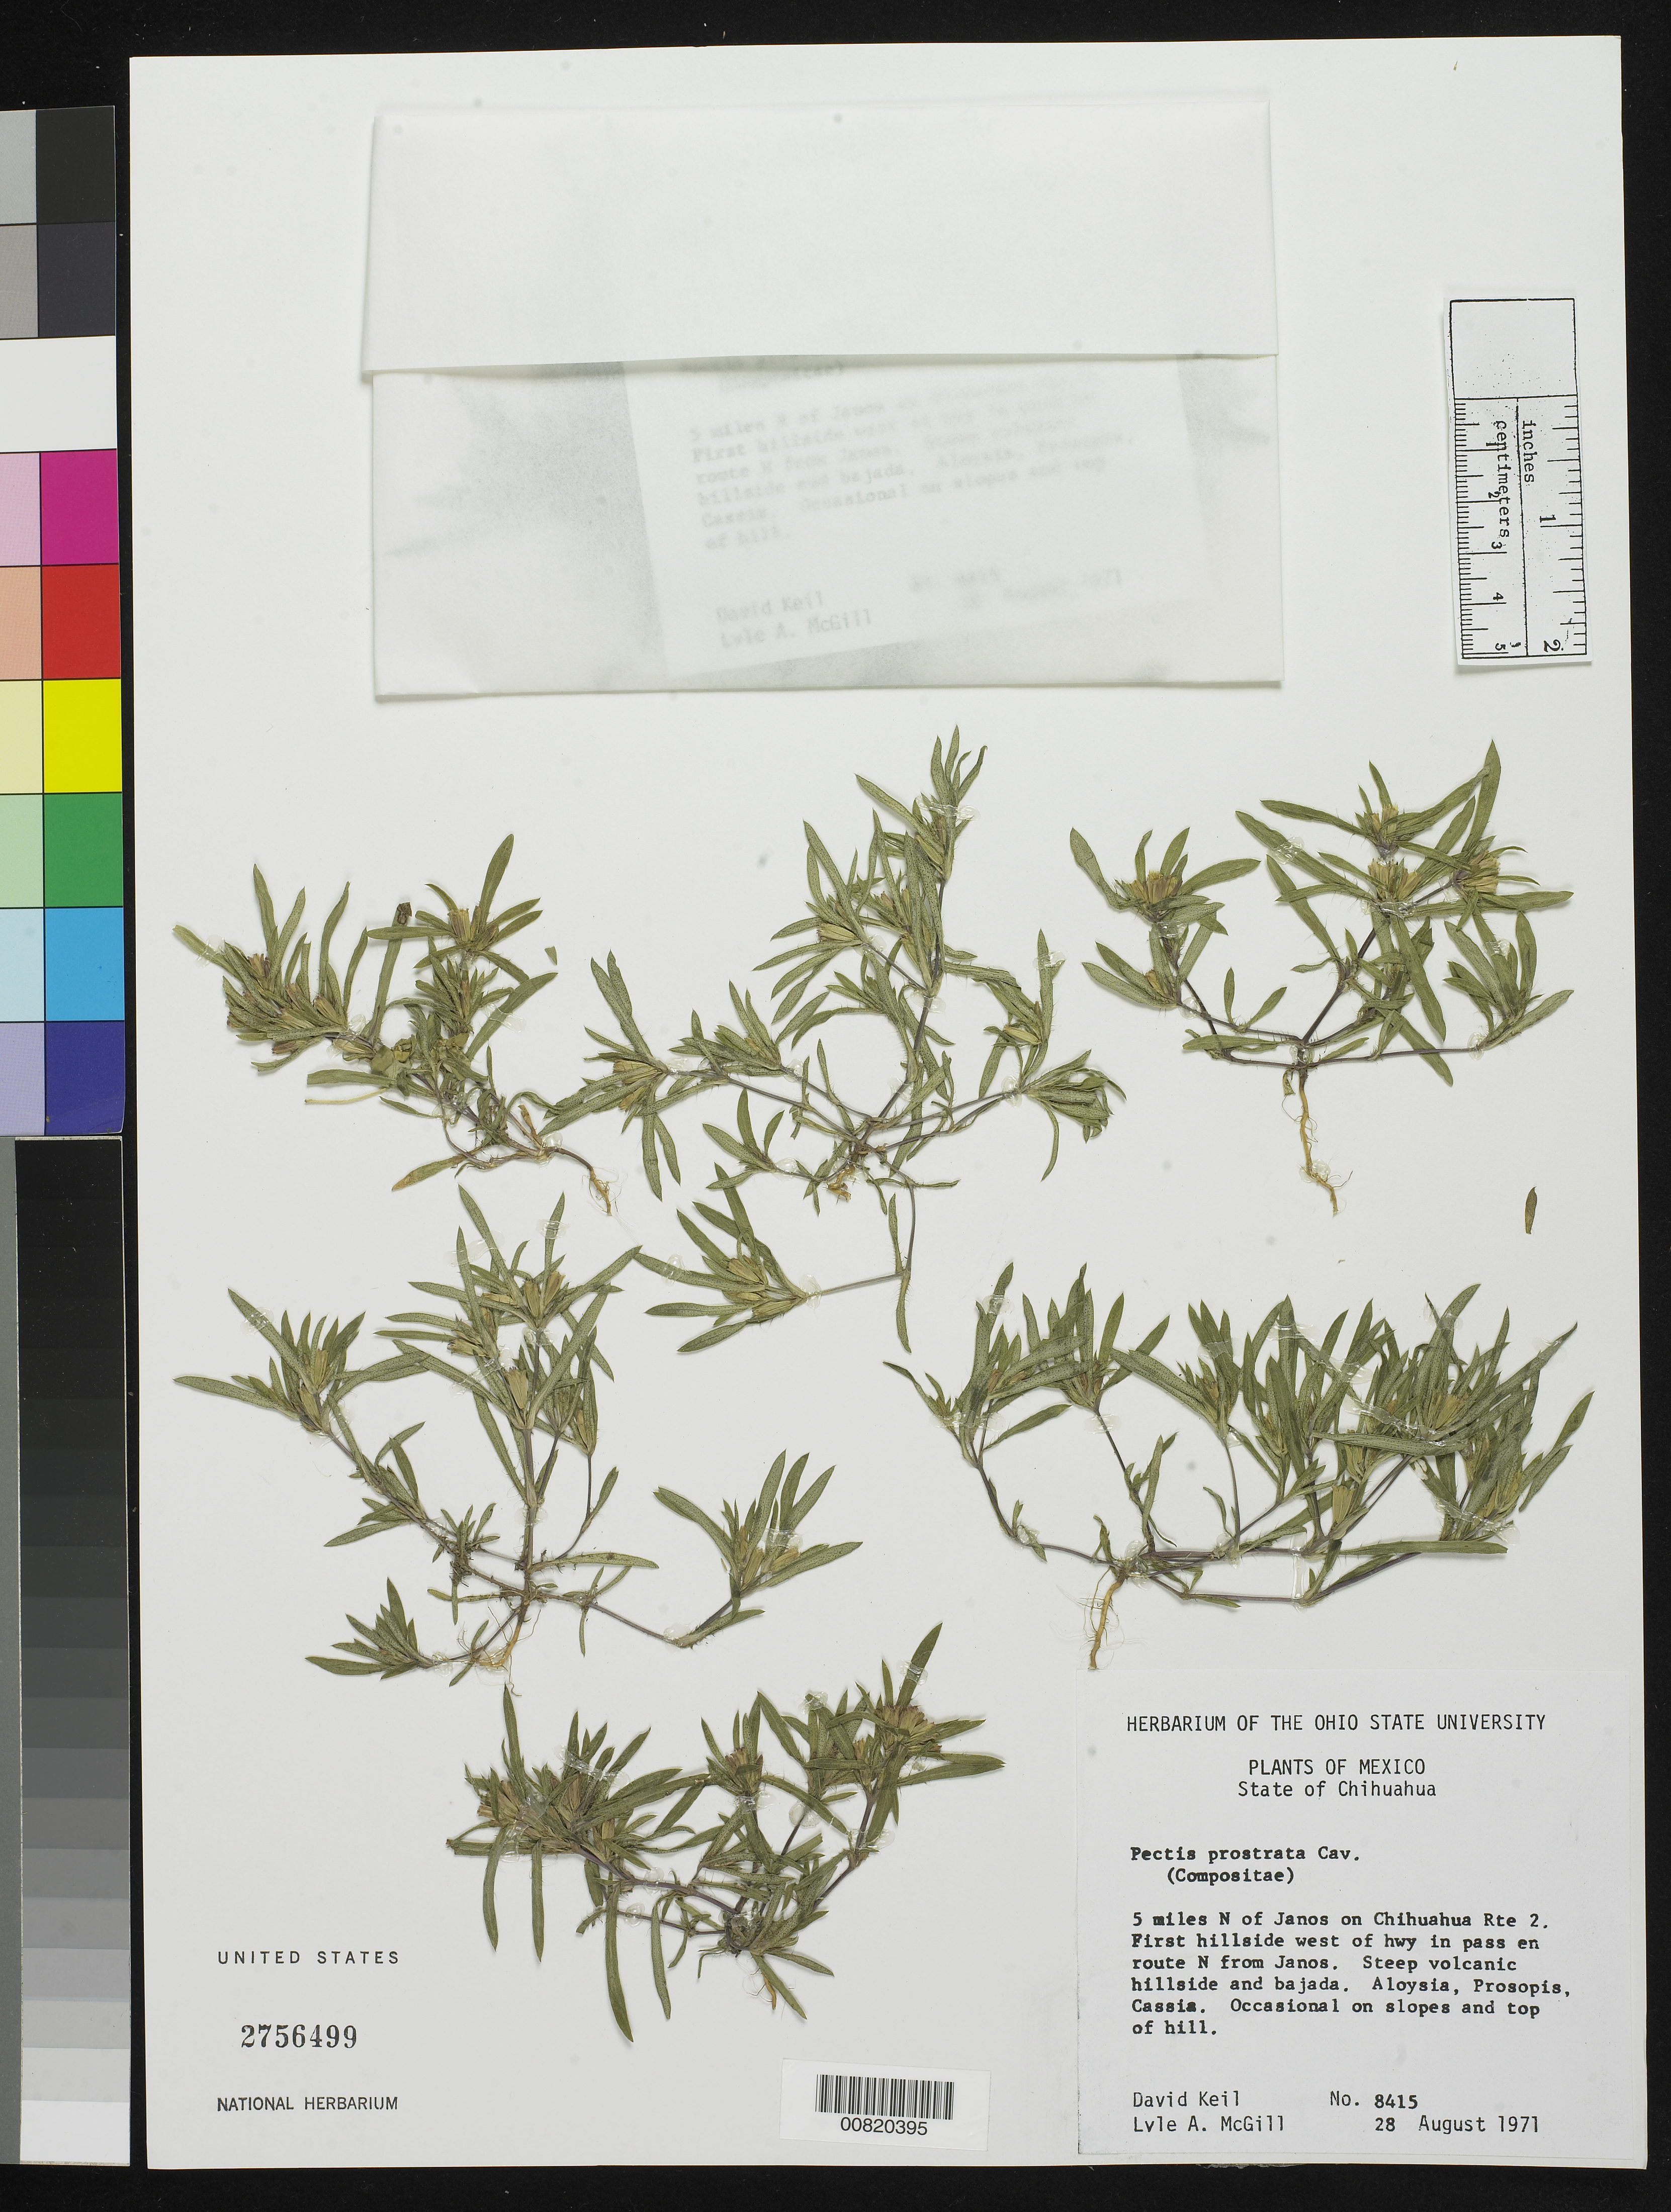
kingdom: Plantae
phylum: Tracheophyta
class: Magnoliopsida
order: Asterales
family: Asteraceae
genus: Pectis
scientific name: Pectis prostrata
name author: Cav.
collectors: D. J. Keil & L. McGill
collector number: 8415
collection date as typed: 28 Aug 1971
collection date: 1971-08-28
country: Mexico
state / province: Chihuahua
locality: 5 miles N of Janos on Chihuahua Rte 2. First hillside west of hwy in pass en route N from Janos.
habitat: Steep volcanic hillside and bajada. Aloysia, Prosopis, Cassia. Ocassional on slopes and top of hill.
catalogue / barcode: US 2756499